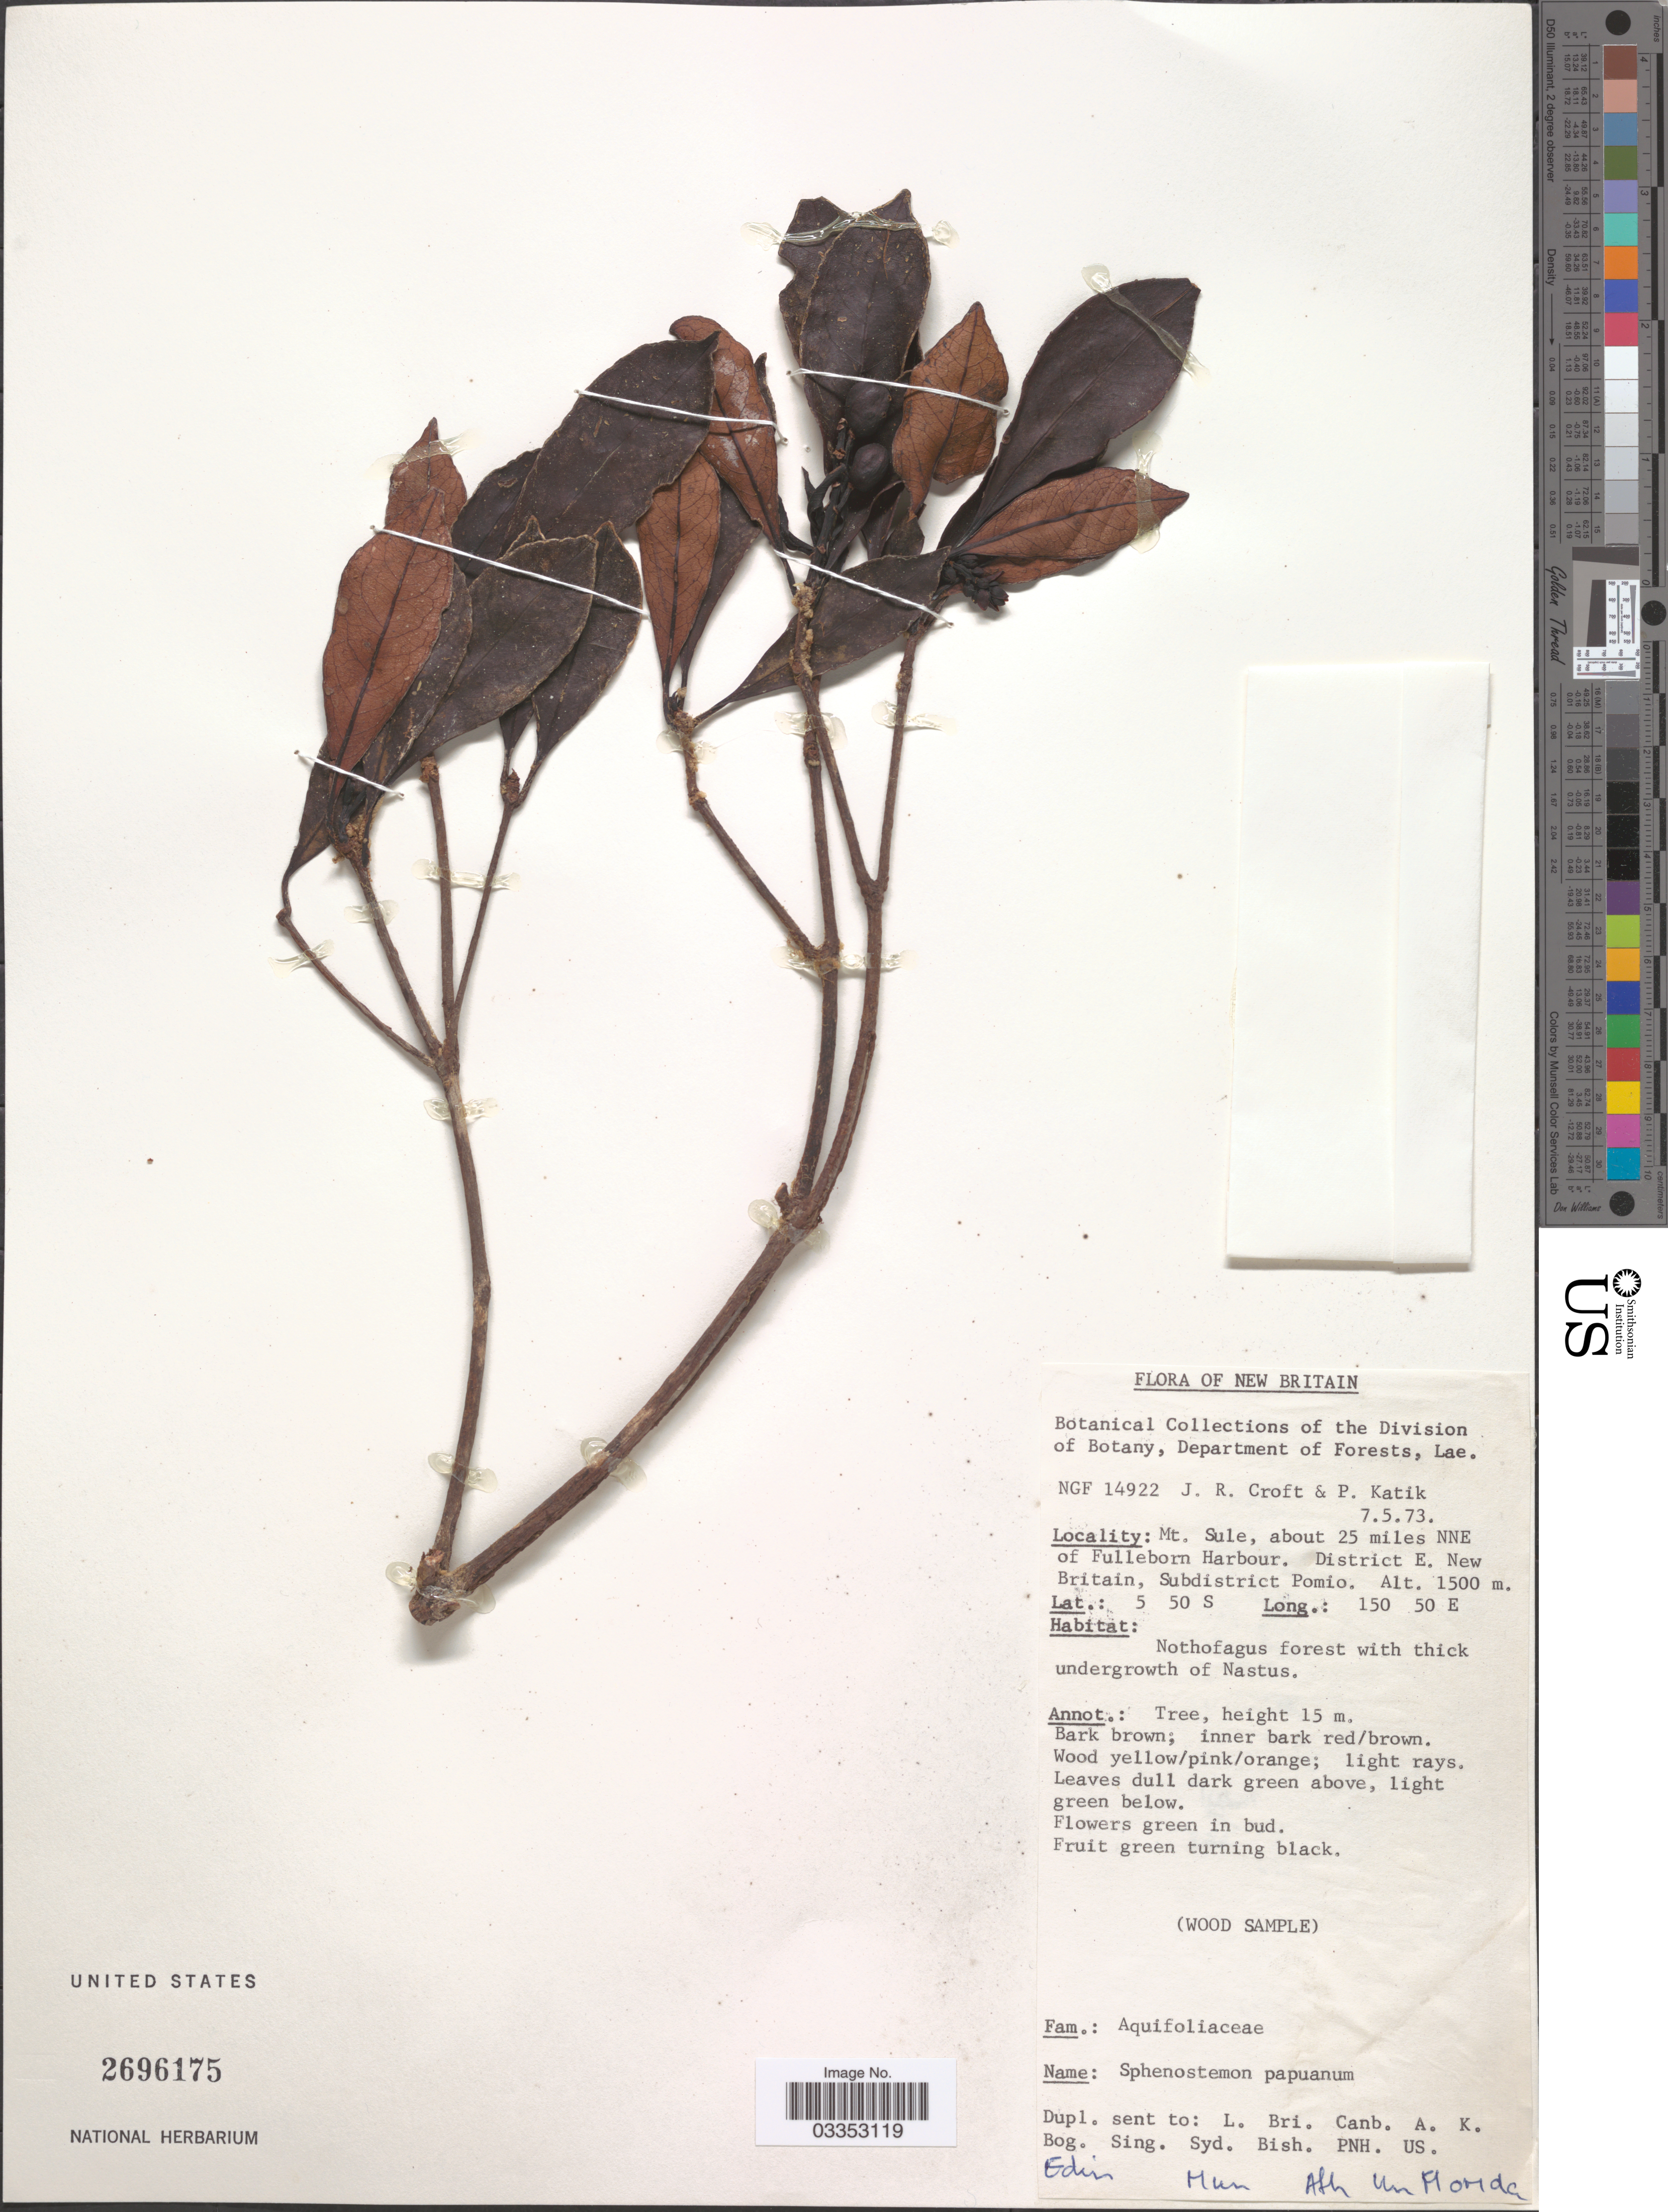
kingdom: Plantae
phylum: Tracheophyta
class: Magnoliopsida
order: Paracryphiales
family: Paracryphiaceae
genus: Sphenostemon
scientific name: Sphenostemon papuanus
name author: (Lauterb.) Steenis & Erdtm.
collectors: J. R. Croft & P. Katik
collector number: NGF 14922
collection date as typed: Transcribed d/m/y: 7/5/73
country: Papua New Guinea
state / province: East New Britain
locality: New Britain. Mt. Sule, about 25 miles NNE of Fulleborn Harbour, District E. New Britain, Subdistrict Pomio.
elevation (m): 1500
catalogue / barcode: US 2696175